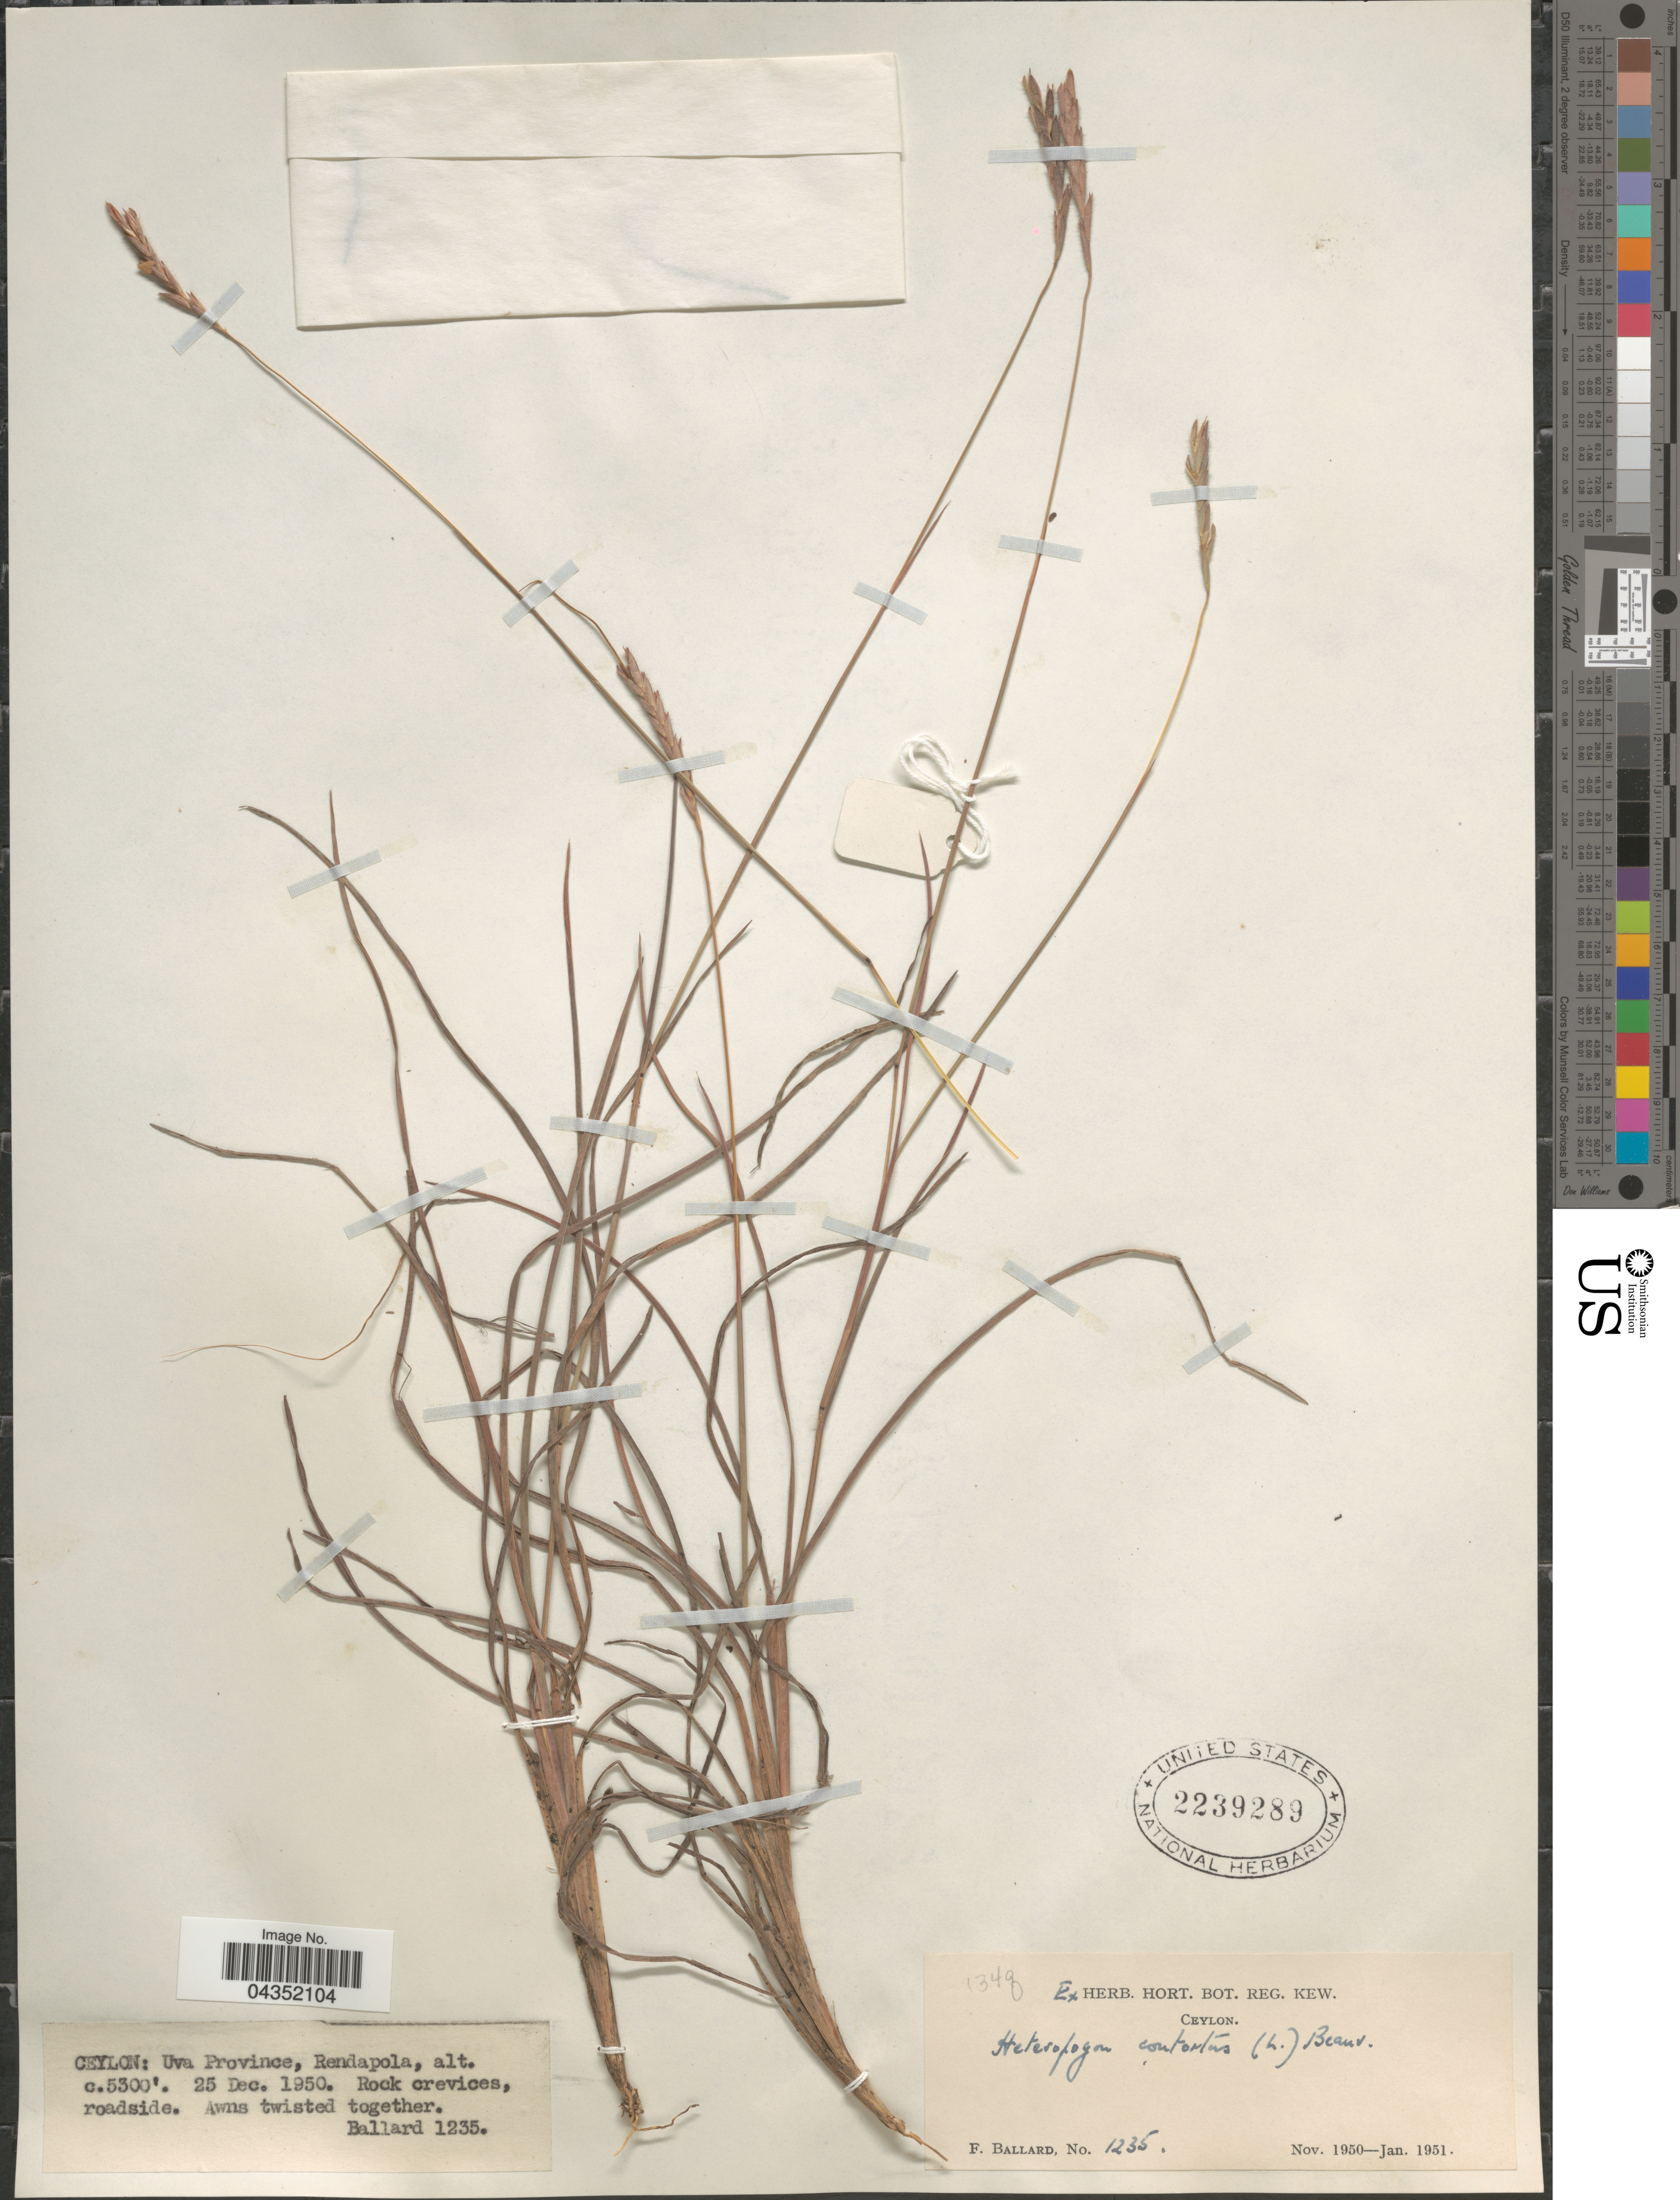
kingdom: Plantae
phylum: Tracheophyta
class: Liliopsida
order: Poales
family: Poaceae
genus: Heteropogon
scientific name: Heteropogon contortus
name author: (L.) P. Beauv. ex Roem. & Schult.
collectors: F. Ballard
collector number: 1235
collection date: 1950-12-25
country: Sri Lanka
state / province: Uva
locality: Ceylon: Rendapola.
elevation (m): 1615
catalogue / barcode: US 2239289